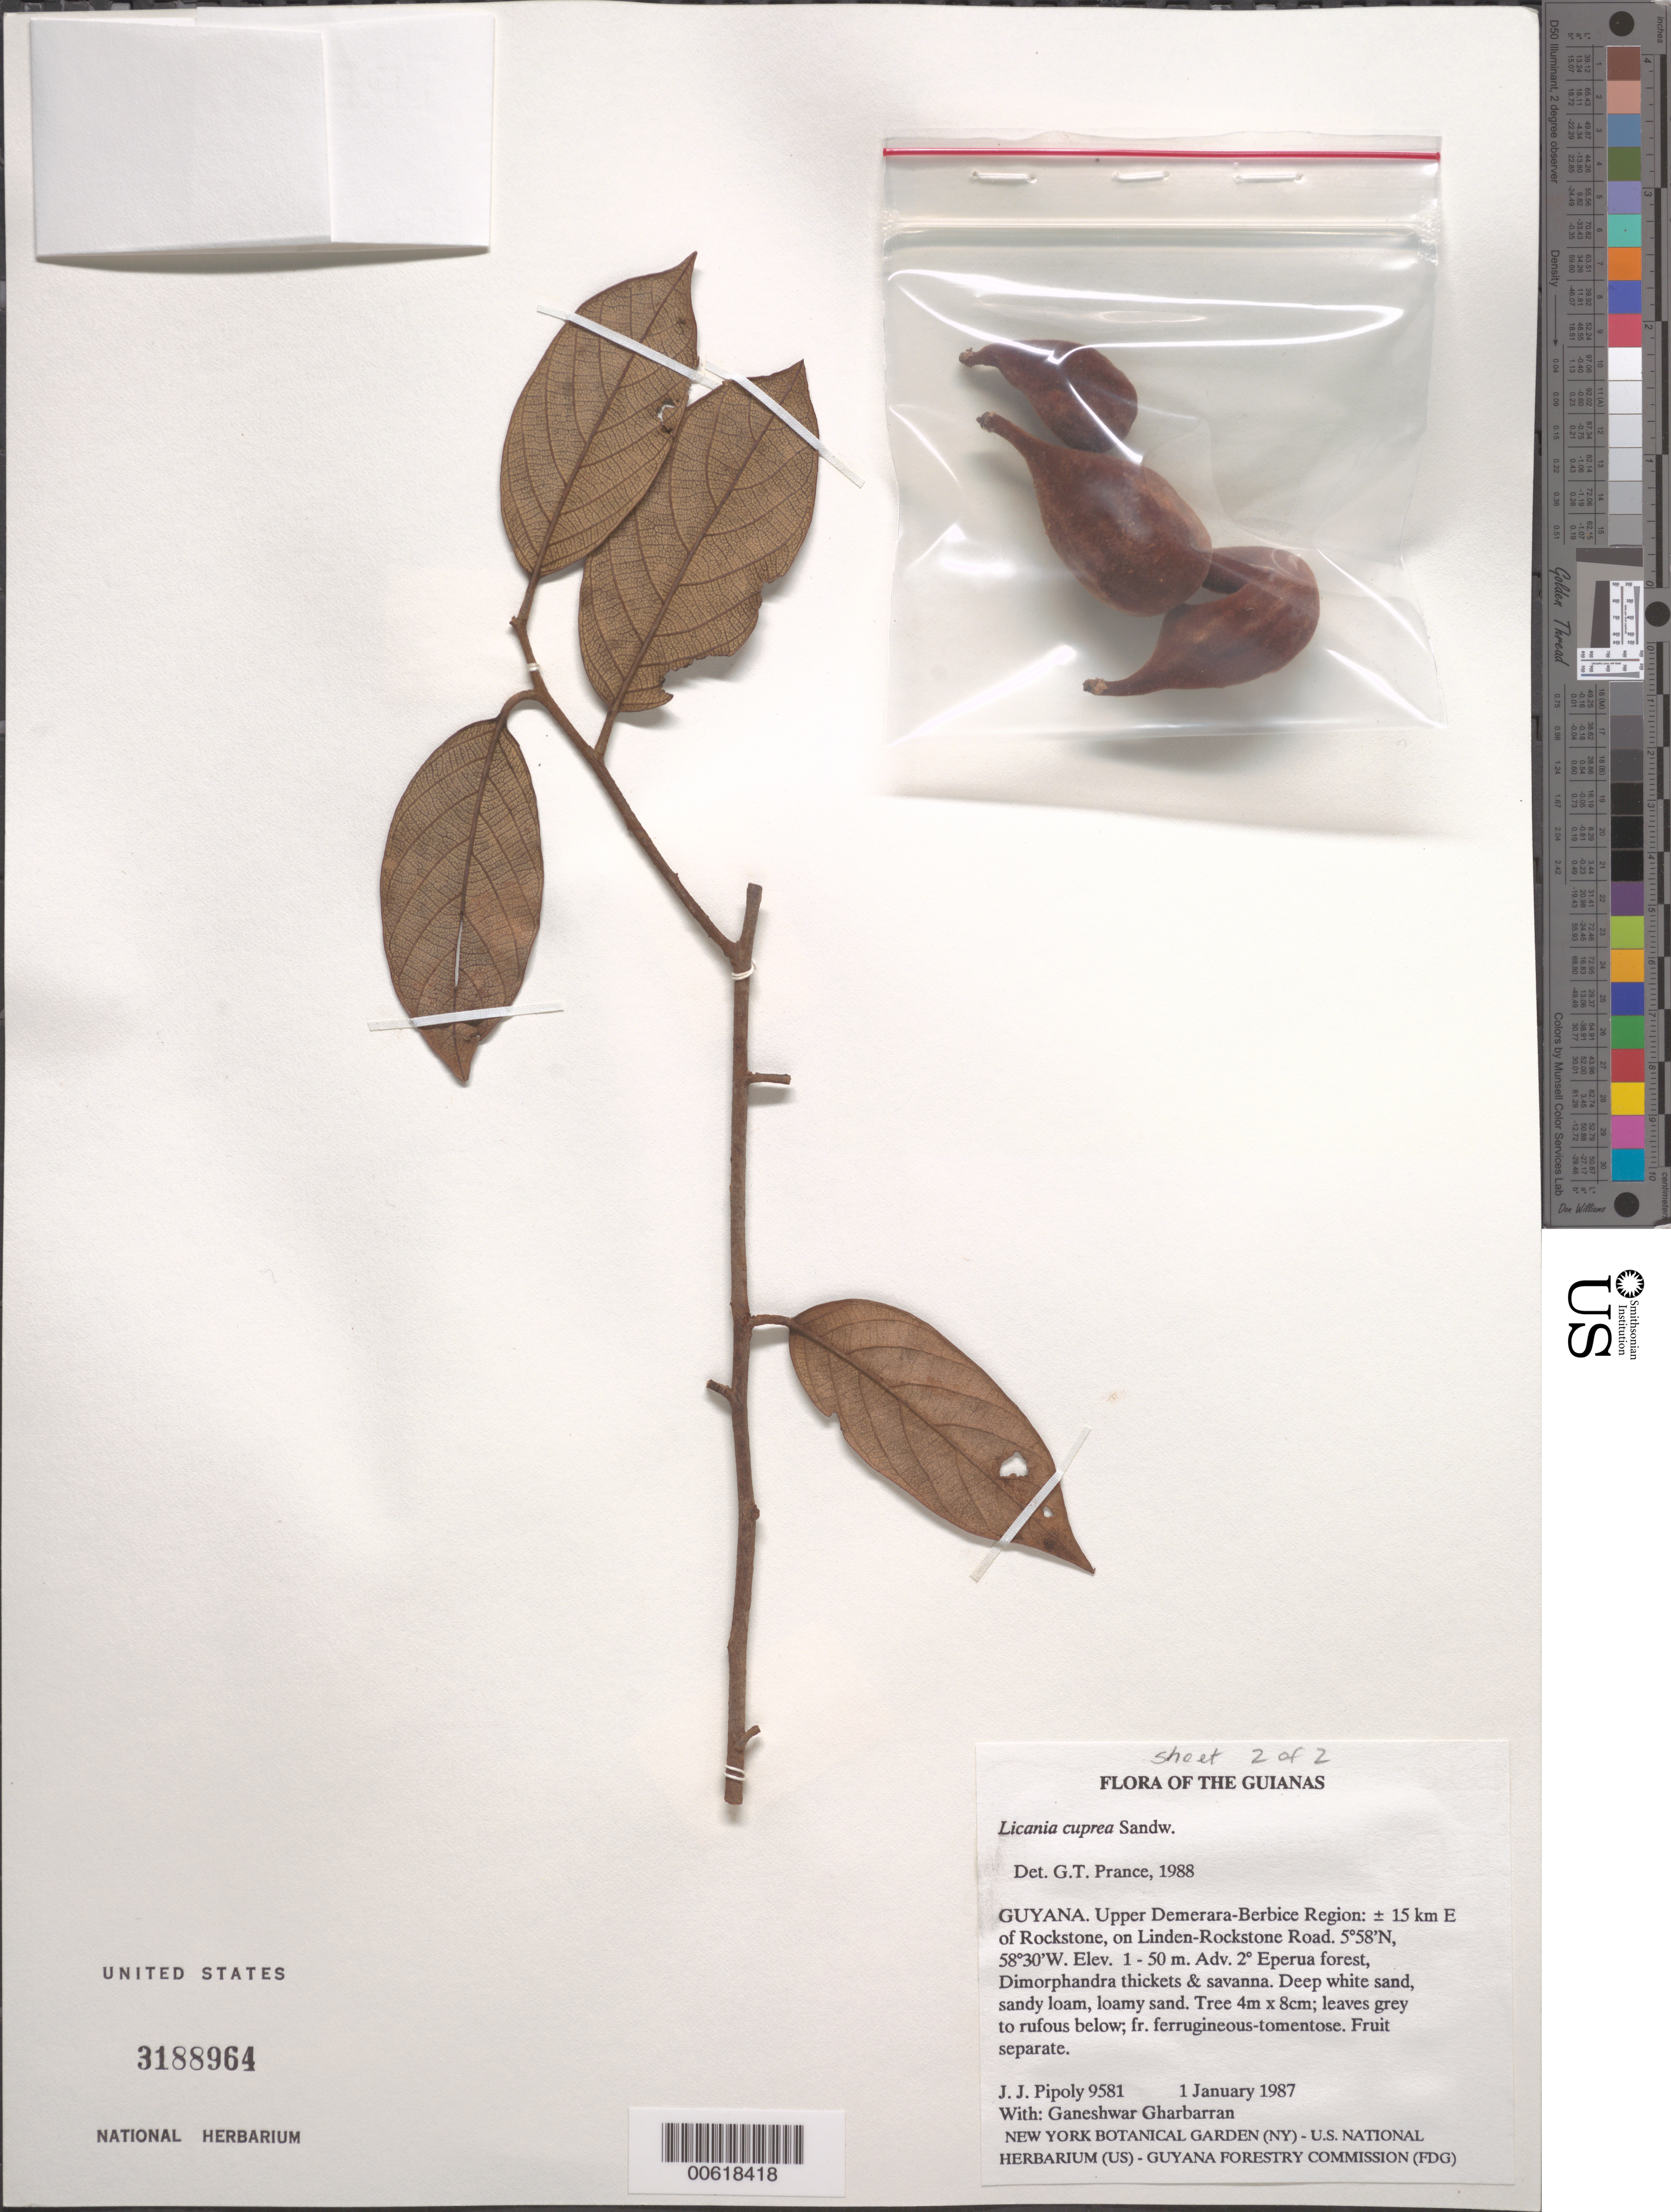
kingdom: Plantae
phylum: Tracheophyta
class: Magnoliopsida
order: Malpighiales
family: Chrysobalanaceae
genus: Licania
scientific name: Licania cuprea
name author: Sandwith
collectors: J. J. Pipoly & G. Gharbarran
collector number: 9581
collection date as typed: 11 January 1987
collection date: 1987-01-11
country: Guyana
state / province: U. Demerara-Berbice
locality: ±15 km E of Rockstone, on Linden-Rockstone Road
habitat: Adv. secondary Eperua forest, Dimorphandra thickets & savanna. Deep white sand, sandy loam, loamy sand